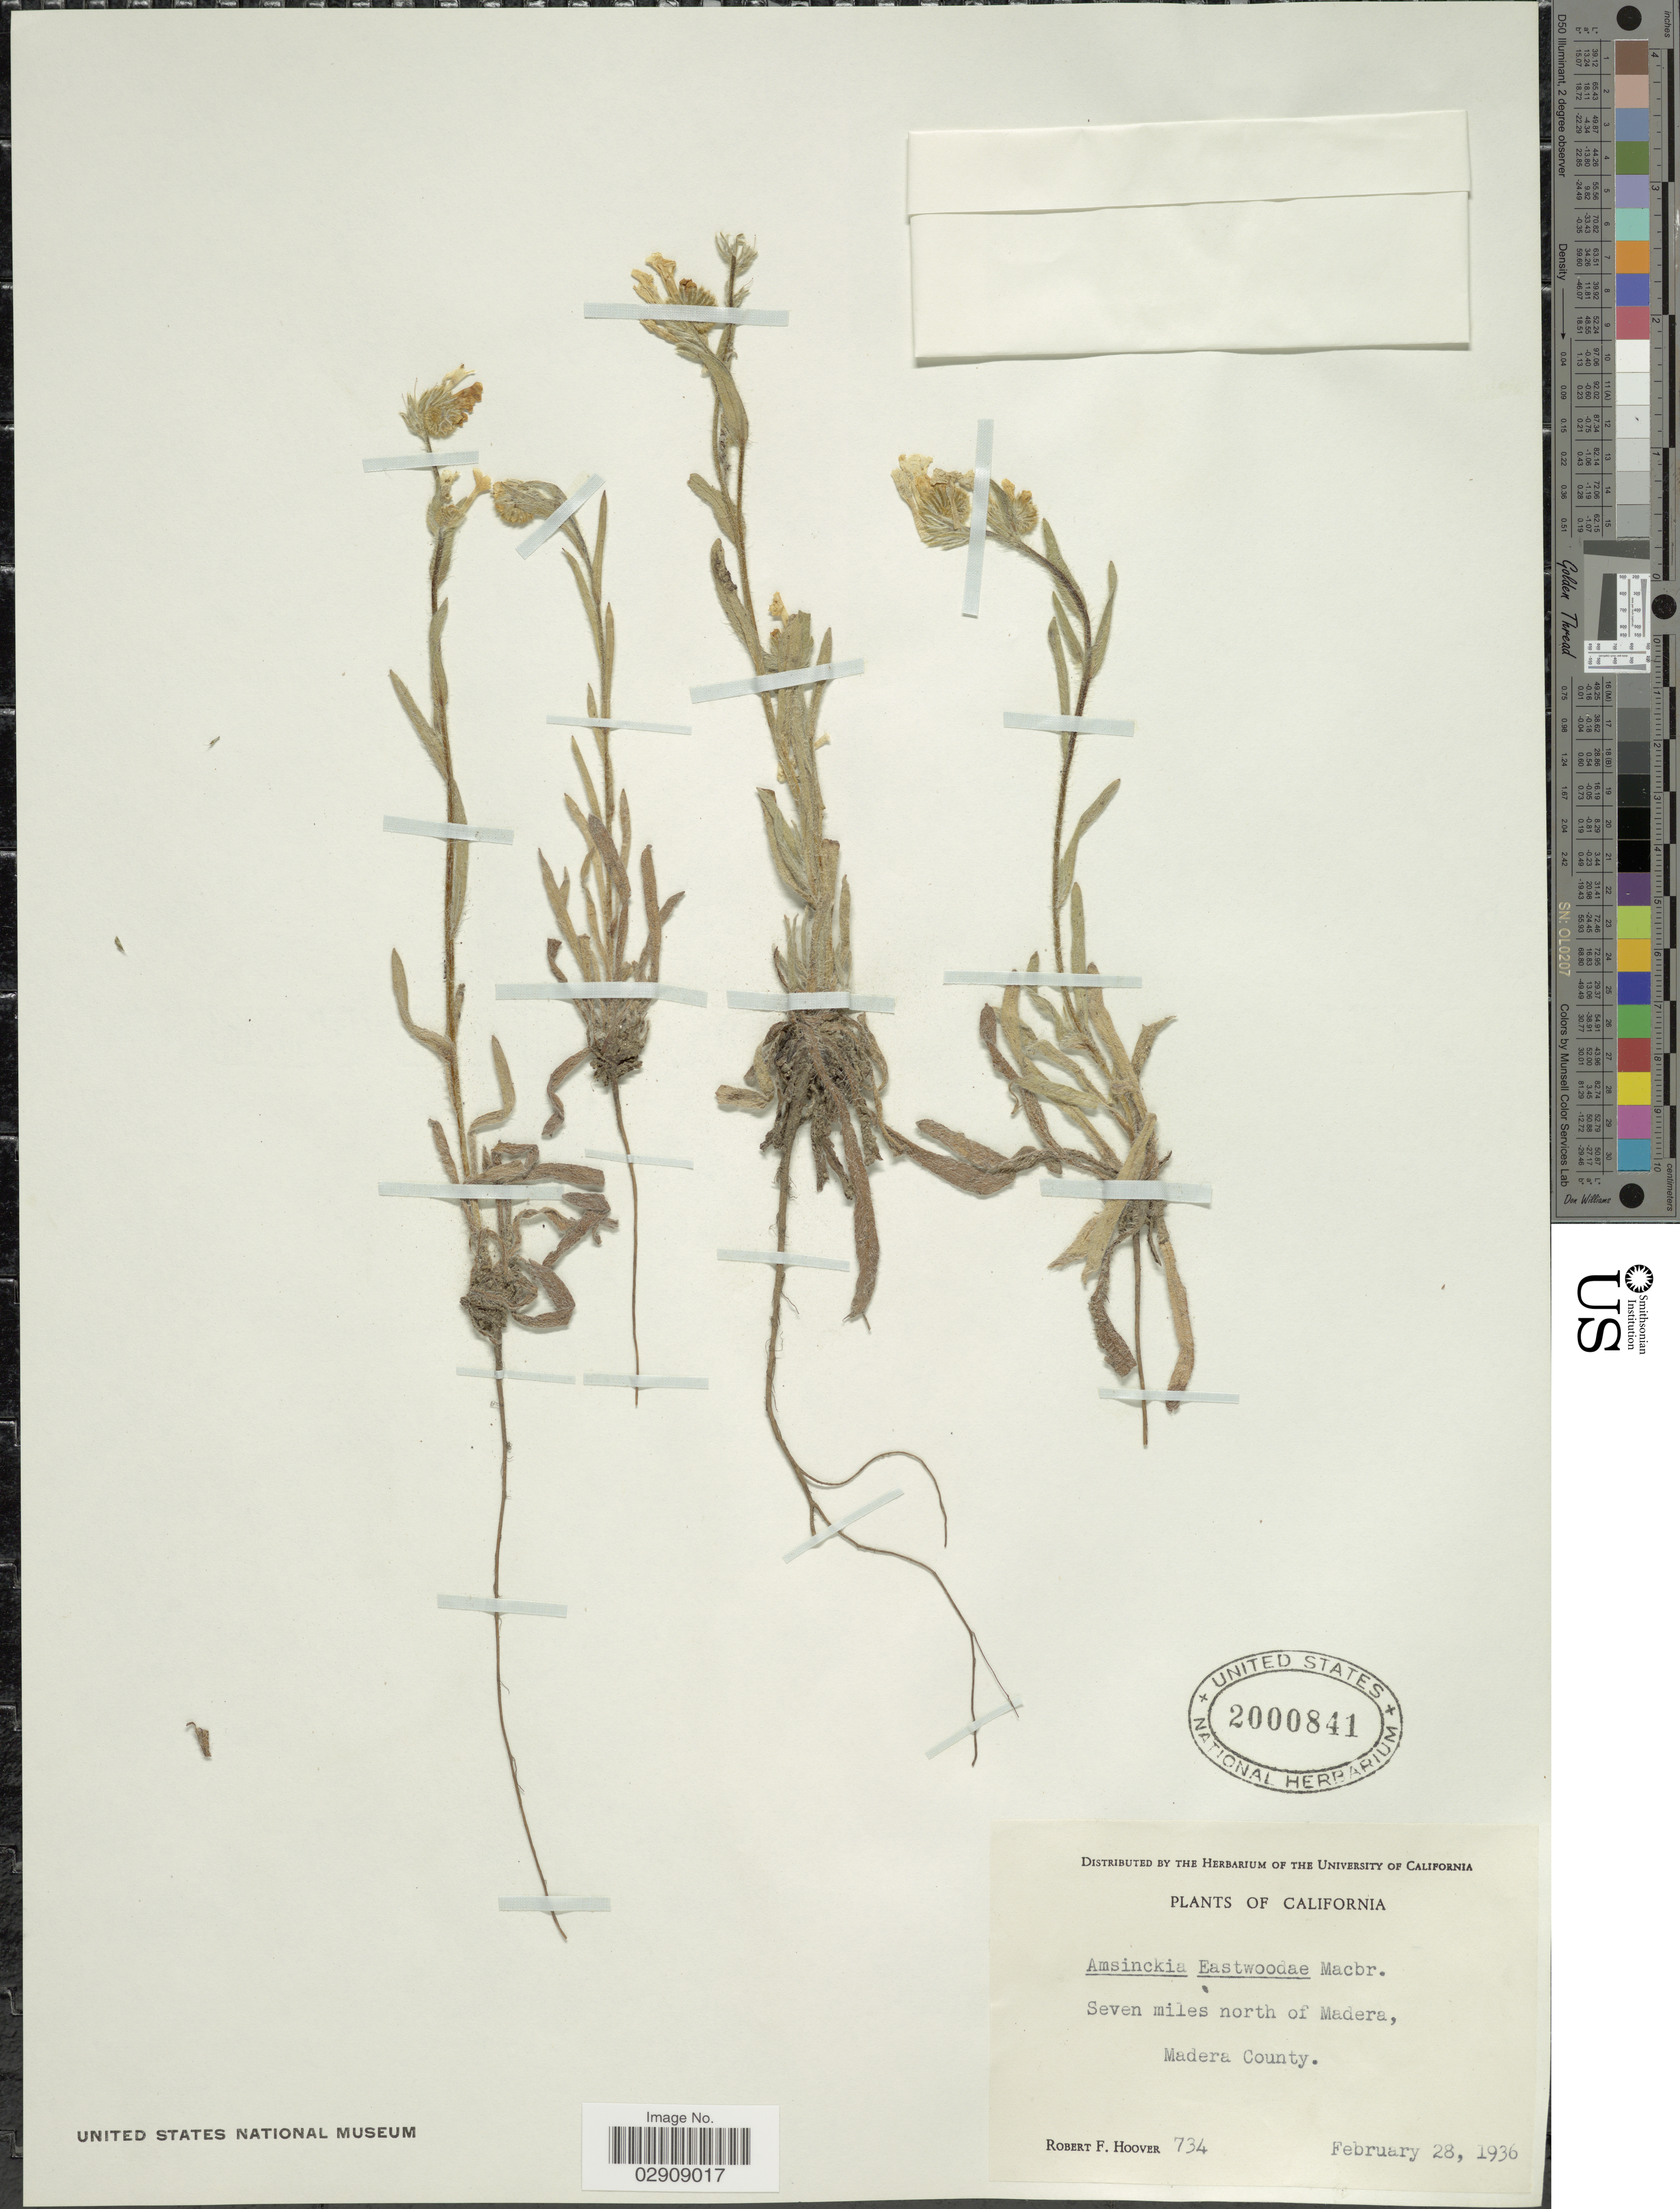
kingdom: Plantae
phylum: Tracheophyta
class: Magnoliopsida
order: Boraginales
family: Boraginaceae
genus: Amsinckia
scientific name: Amsinckia eastwoodiae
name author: J.F. Macbr.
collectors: R. F. Hoover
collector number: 734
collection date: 1936-02-28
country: United States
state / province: California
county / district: Madera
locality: Seven miles north of Madera, Madera County. California.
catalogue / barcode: US 2000841